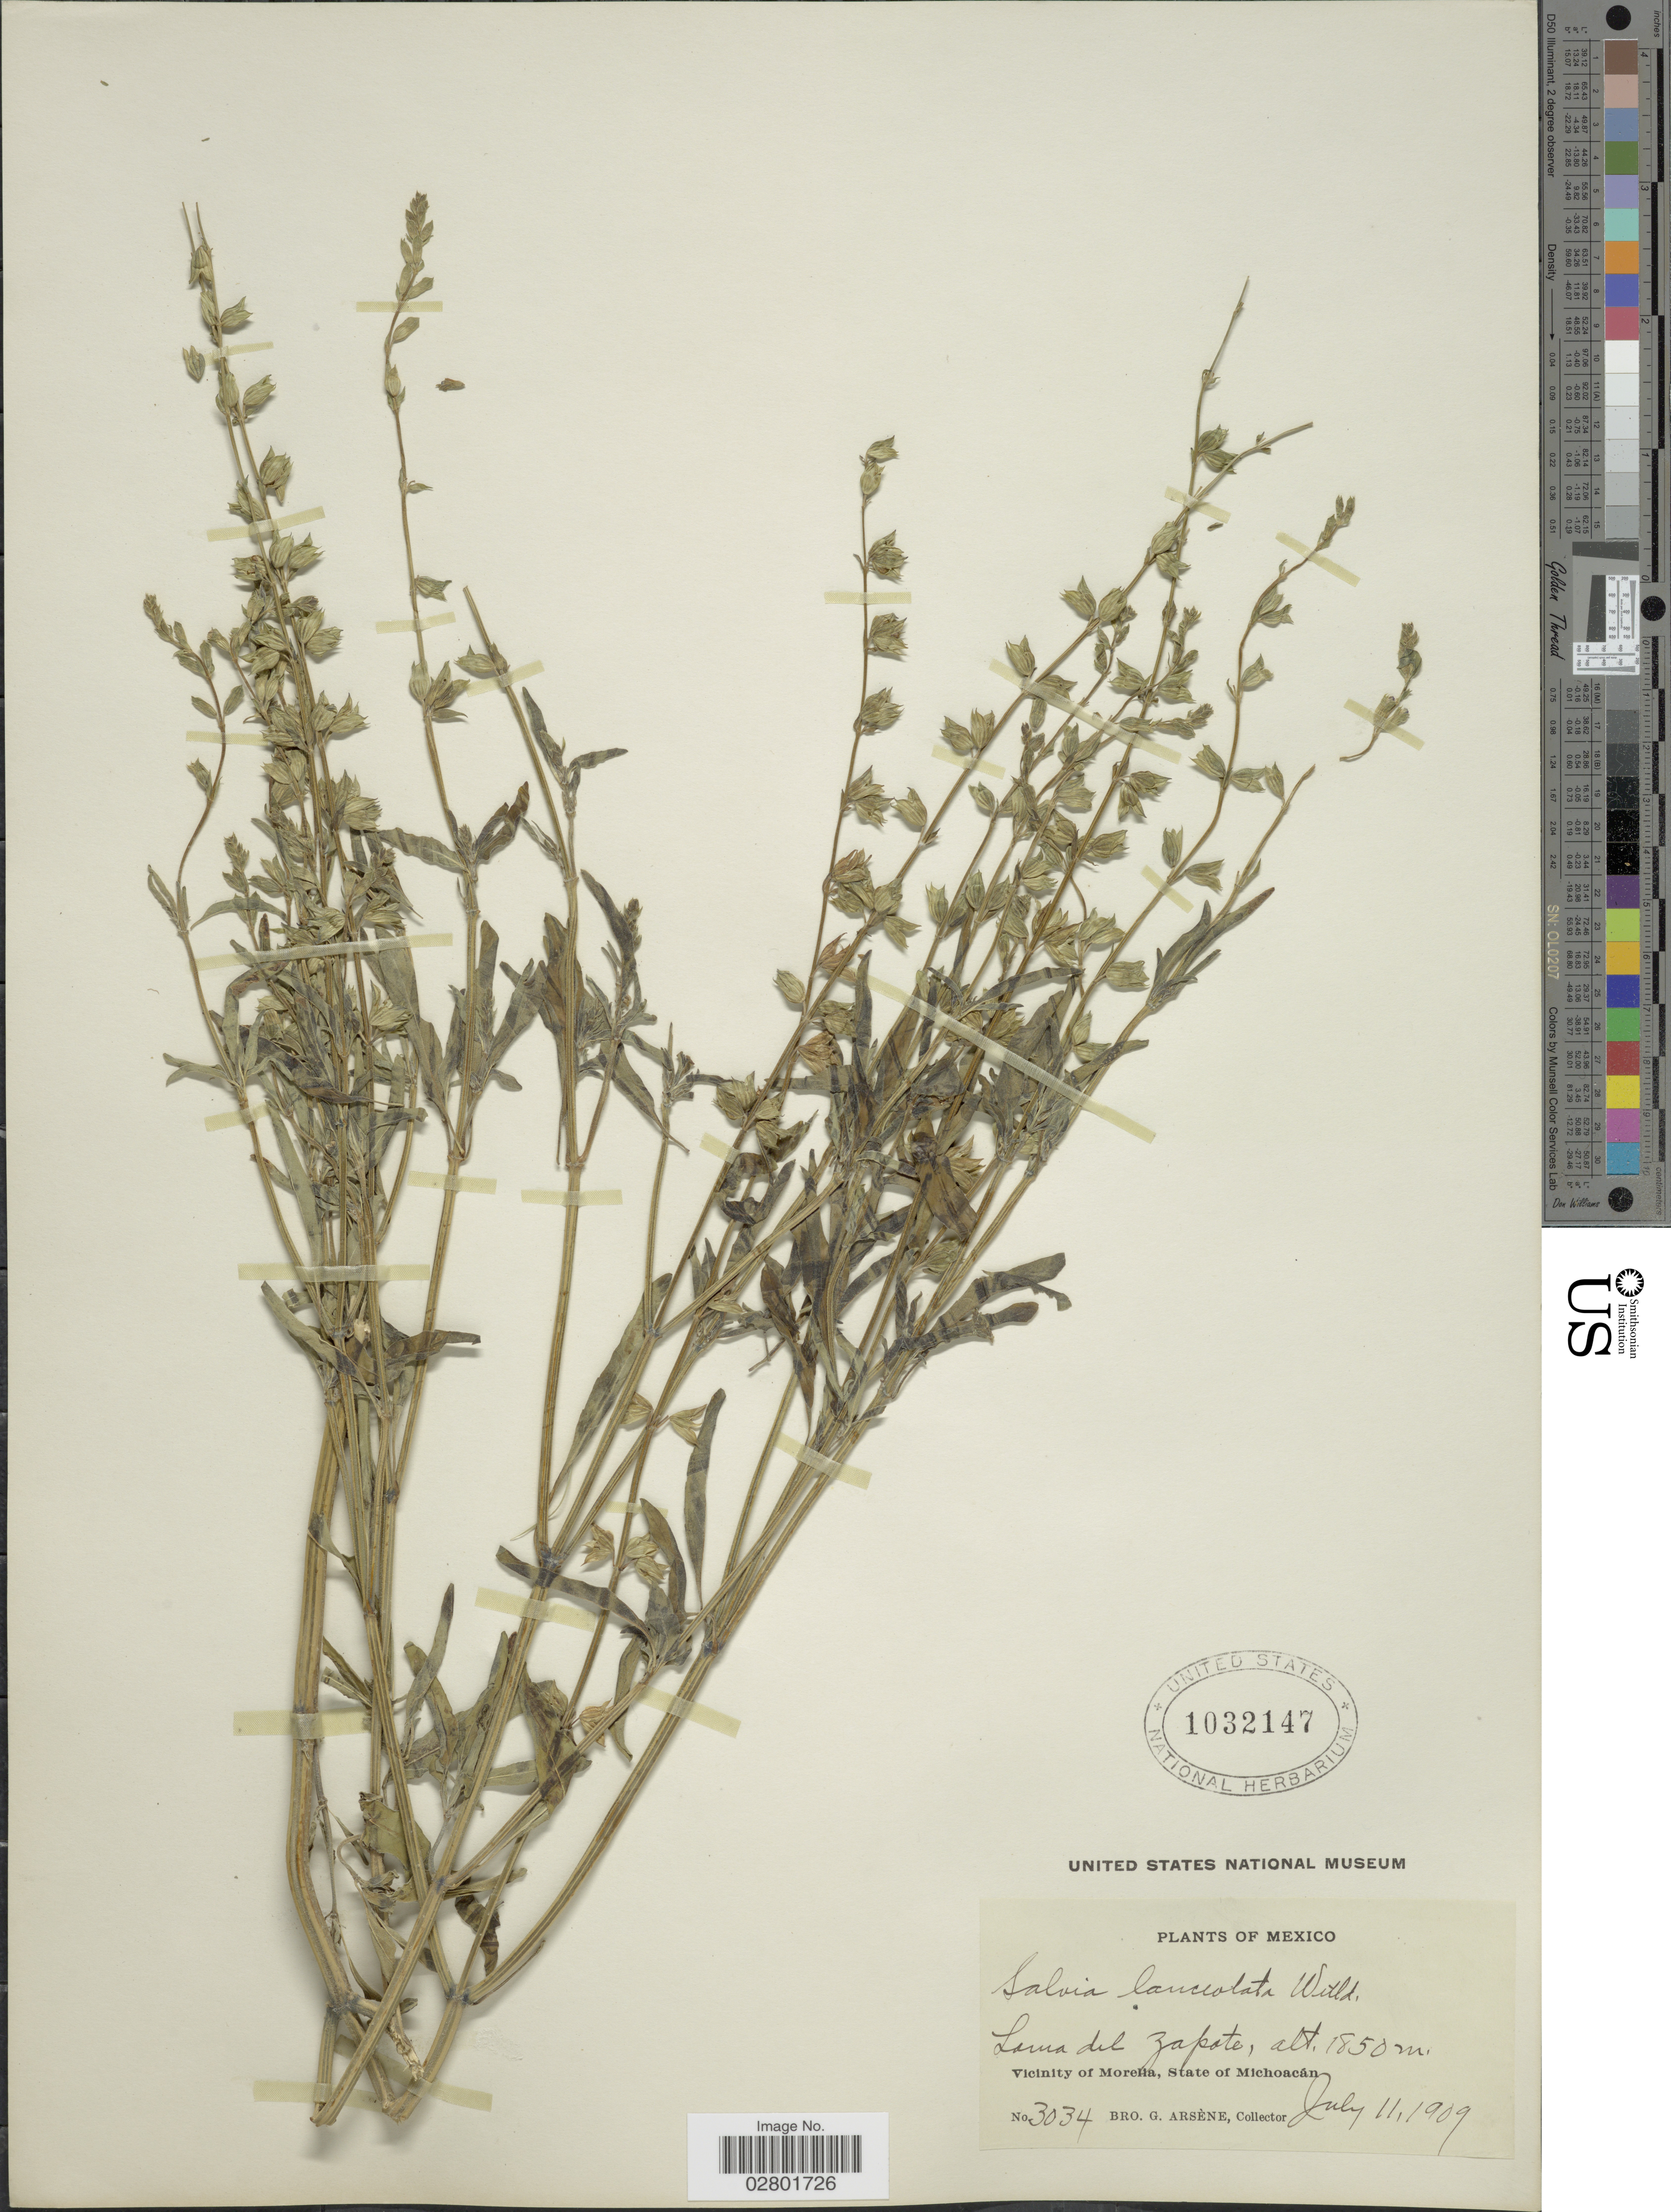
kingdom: Plantae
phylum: Tracheophyta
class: Magnoliopsida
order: Lamiales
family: Lamiaceae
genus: Salvia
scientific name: Salvia lanceolata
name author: Brouss.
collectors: Bro. G. Arsène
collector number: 3034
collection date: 1909-07-11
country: Mexico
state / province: Michoacán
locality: Loma del Zapote, Vicinity of Morelia.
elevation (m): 1850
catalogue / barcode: US 1032147